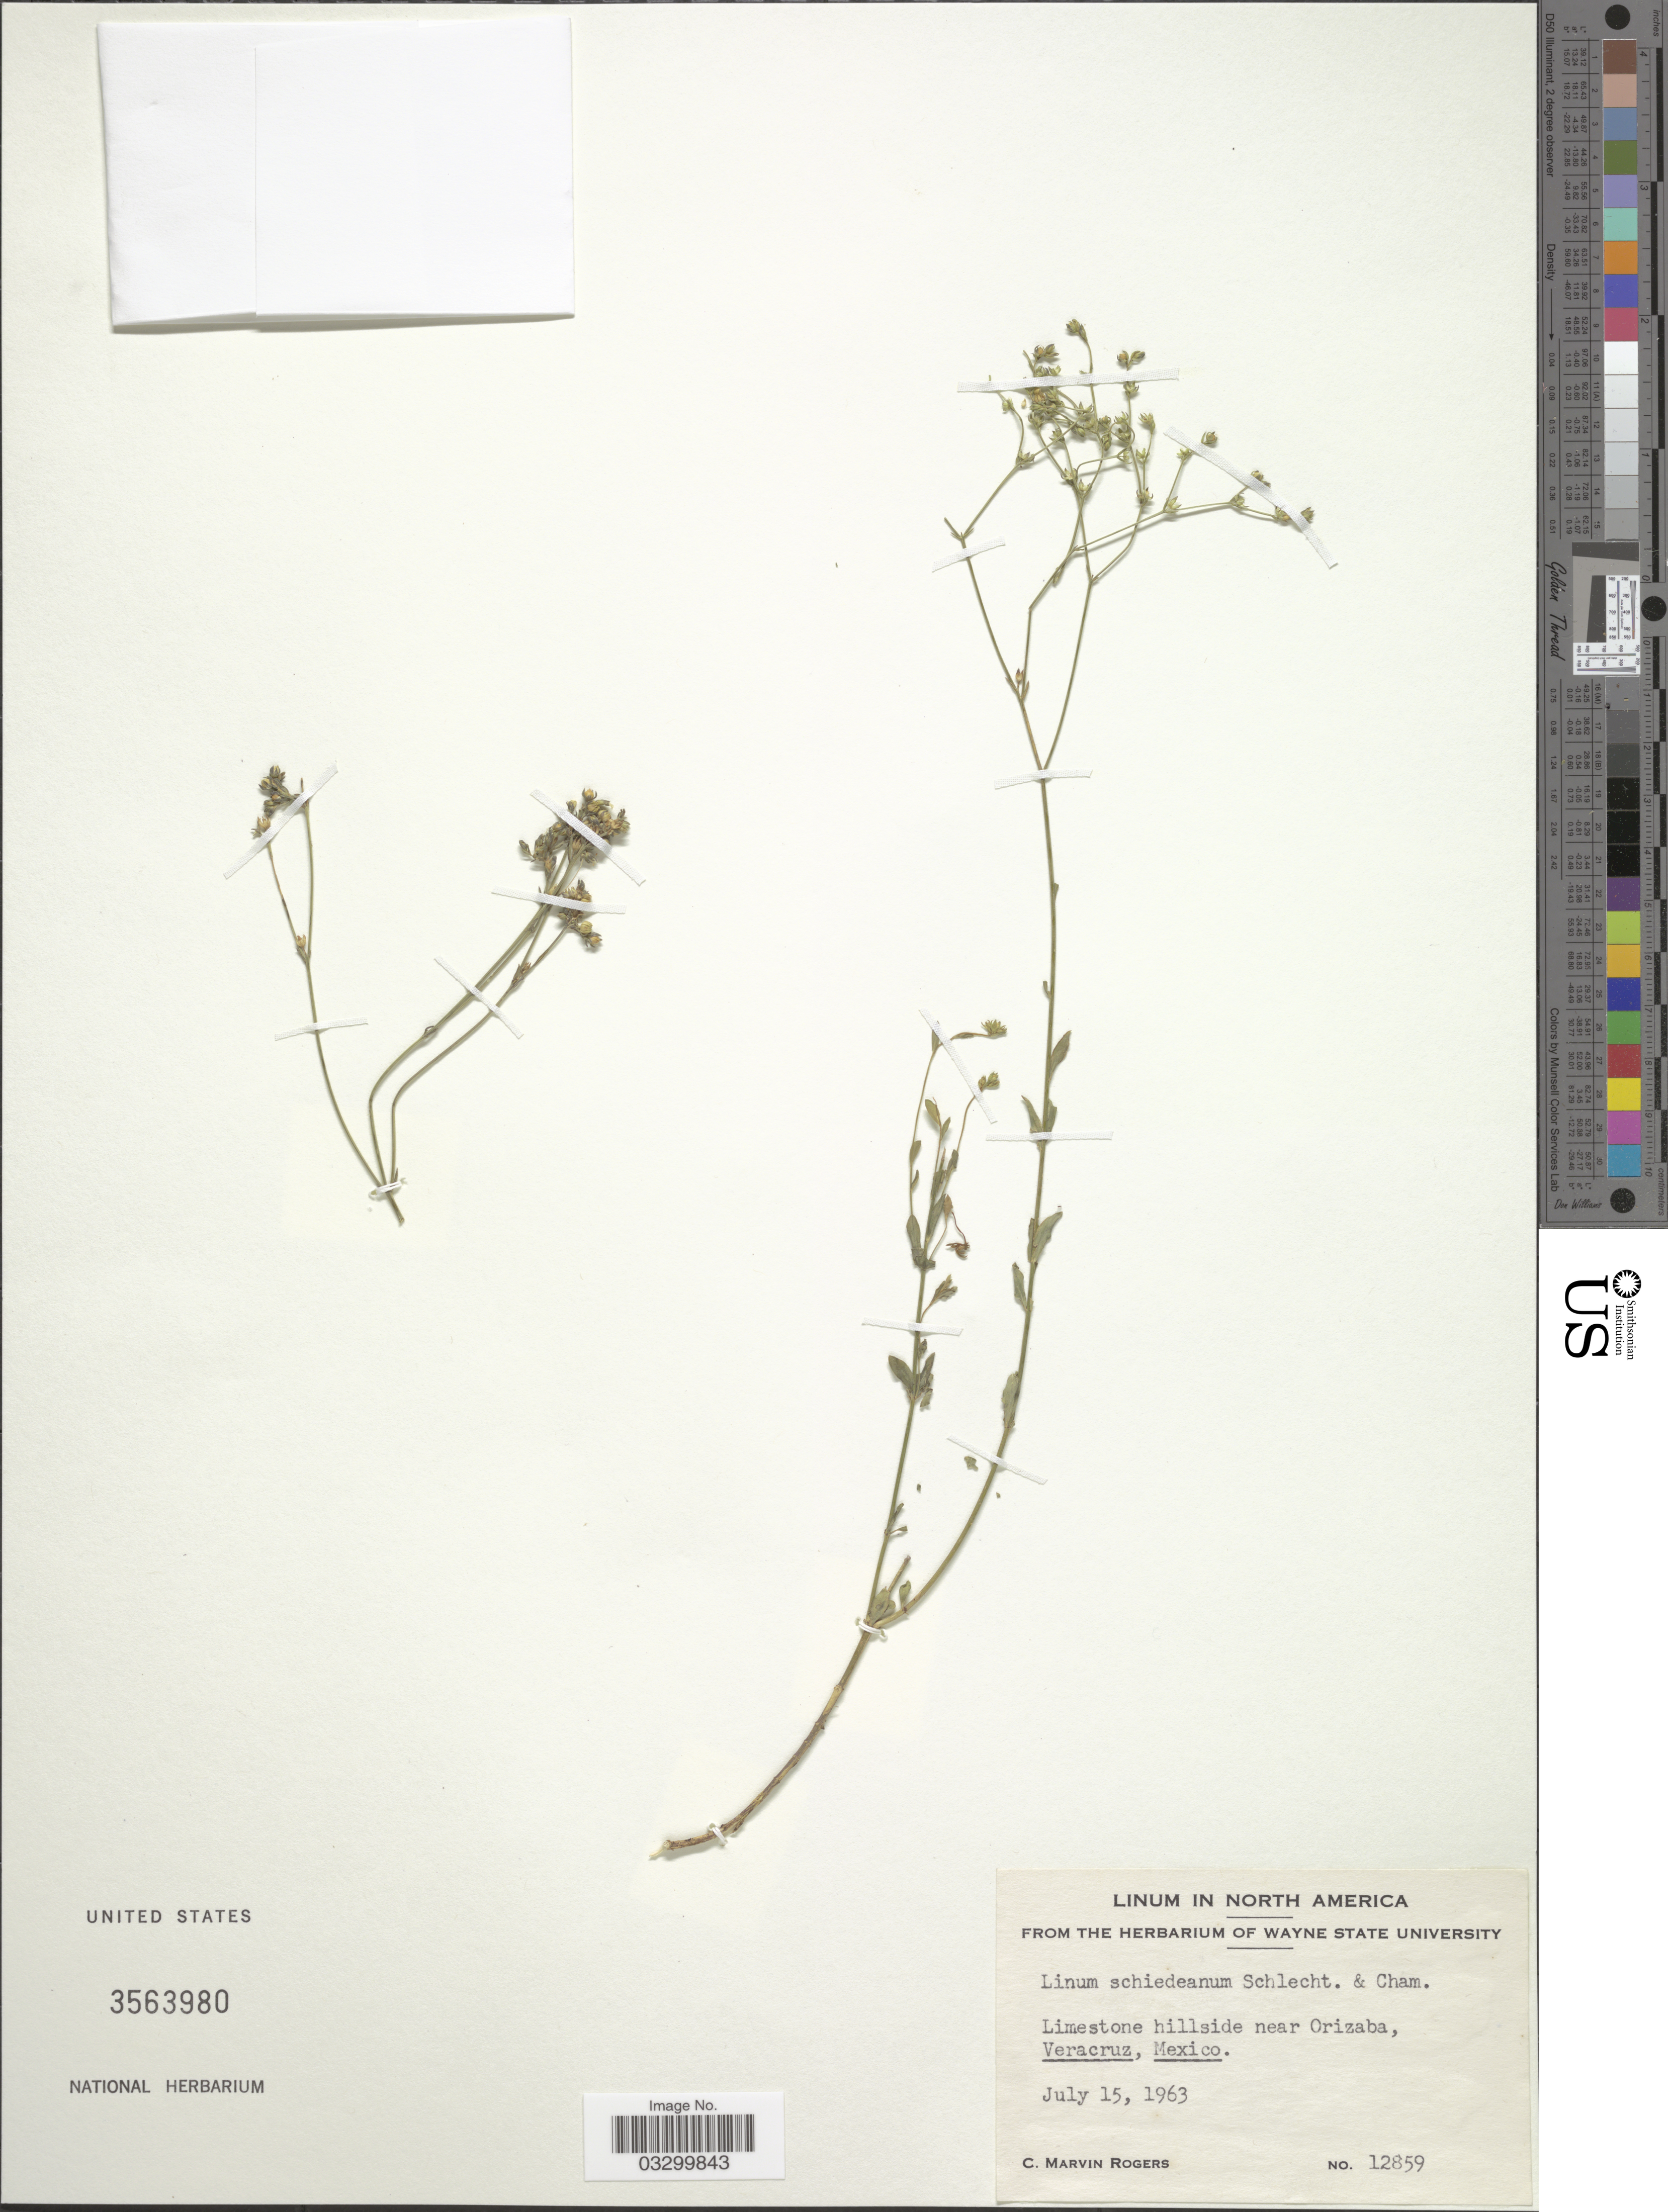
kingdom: Plantae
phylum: Tracheophyta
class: Magnoliopsida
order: Malpighiales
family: Linaceae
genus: Linum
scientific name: Linum schiedeanum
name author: Schltdl. & Cham.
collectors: C. M. Rogers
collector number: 12859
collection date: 1963-07-15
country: Mexico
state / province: Veracruz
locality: Limestone hillside near Orizaba, Veracruz.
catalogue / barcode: US 3563980